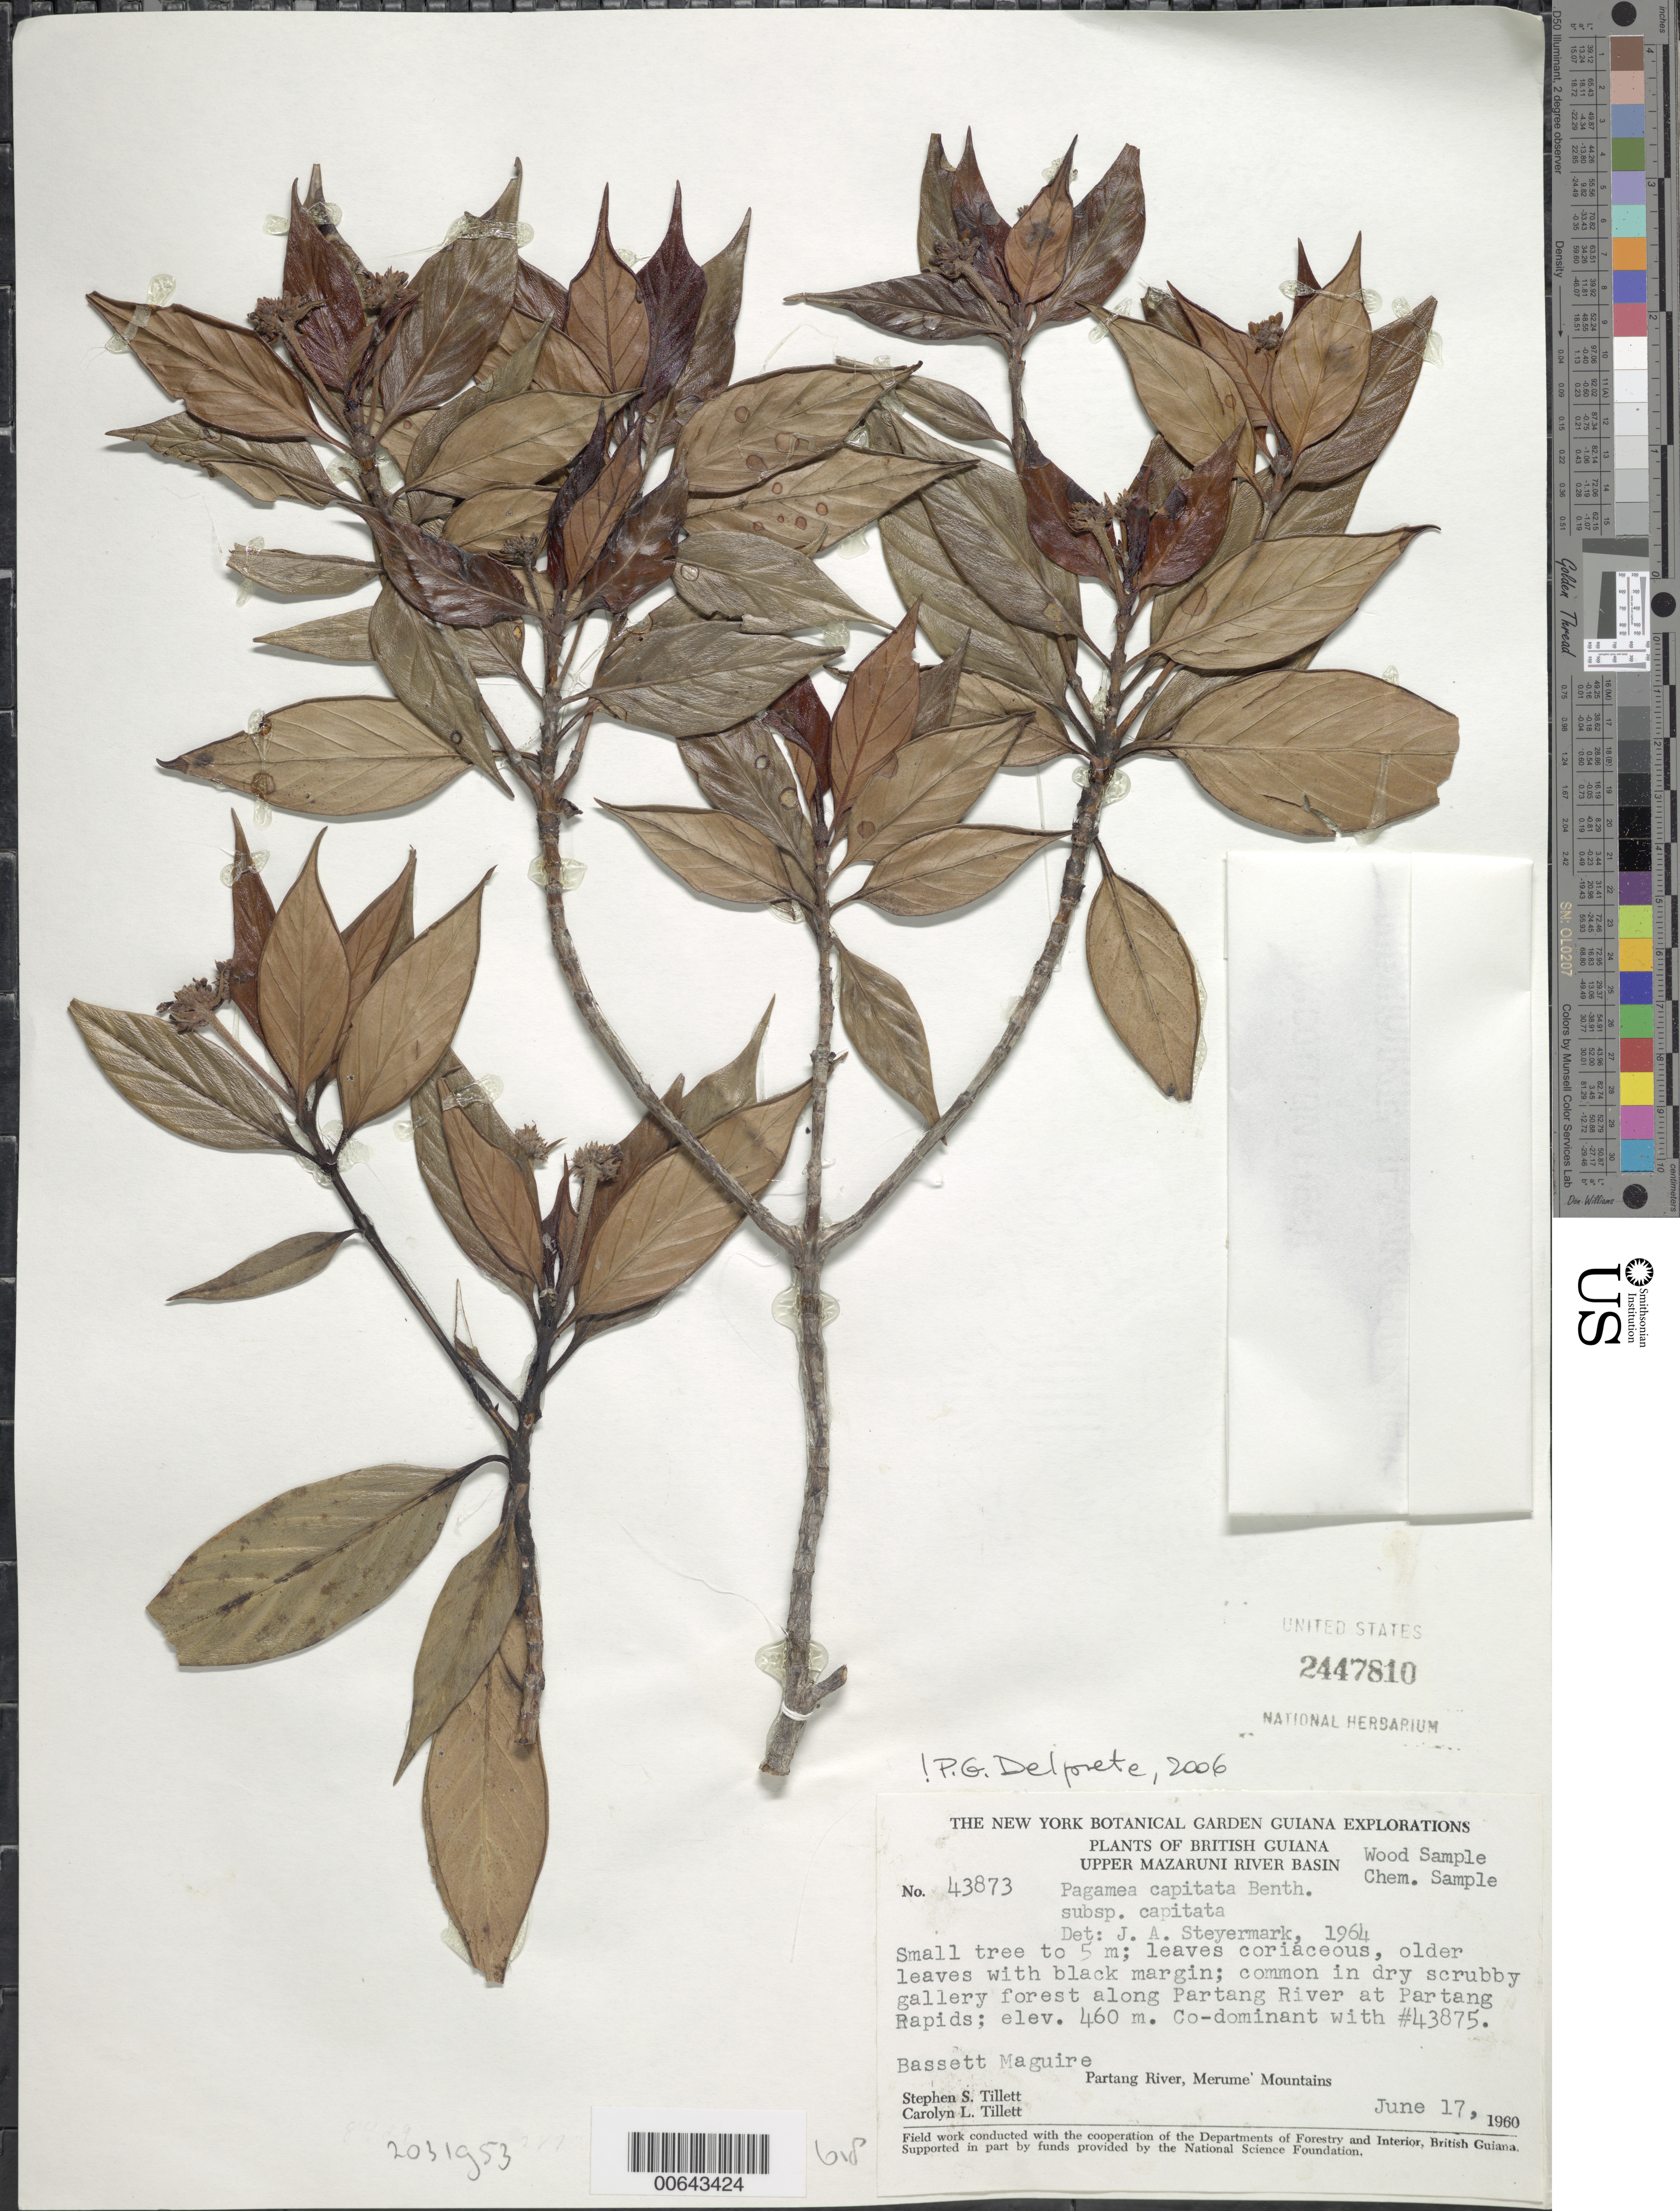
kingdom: Plantae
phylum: Tracheophyta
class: Magnoliopsida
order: Gentianales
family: Rubiaceae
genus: Pagamea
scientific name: Pagamea capitata subsp. capitata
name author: Benth.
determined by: Delprete, P. G., Herb. de Guyane Cay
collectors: S. S. Tillett, C. L. Tillett & B. Maguire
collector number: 43873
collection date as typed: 17-Jun-60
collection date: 1960-06-17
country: Guyana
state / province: Cuyuni-Mazaruni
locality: Partang R., near mouth on Mazaruni R., Merume Mts.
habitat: Dry scrubby gallery forest along river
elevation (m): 460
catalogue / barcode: US 2447810